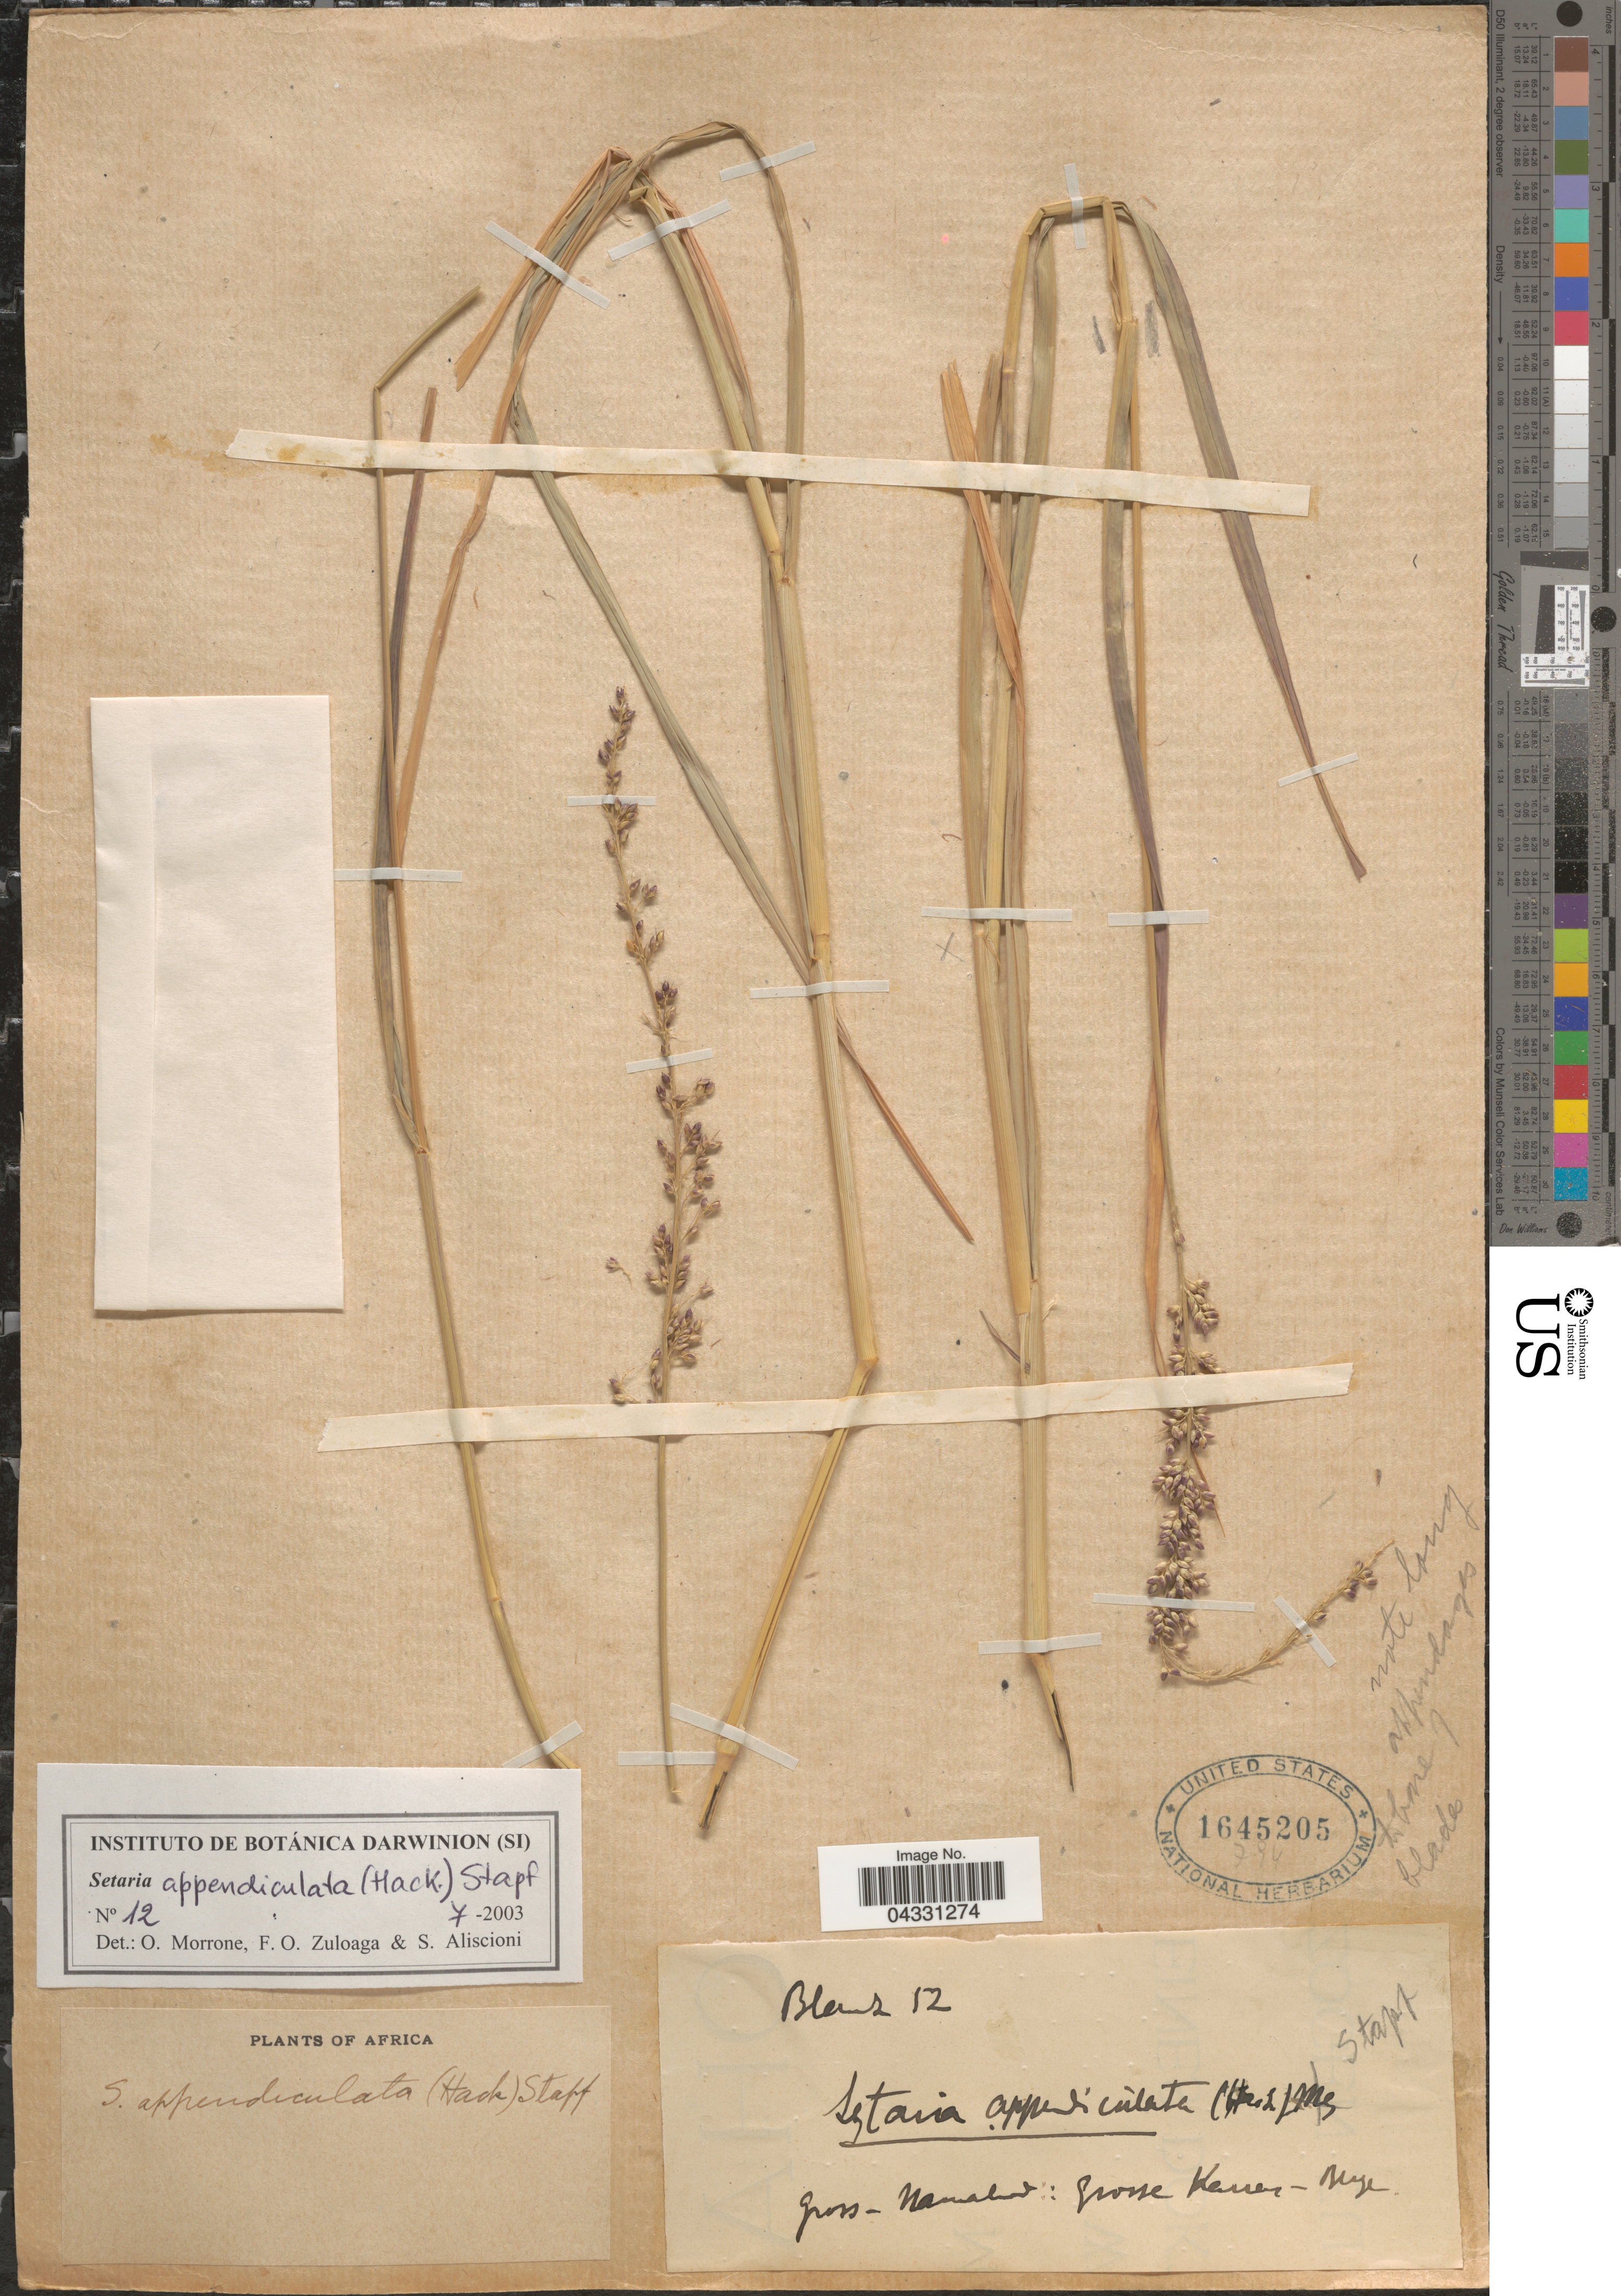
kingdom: Plantae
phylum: Tracheophyta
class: Liliopsida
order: Poales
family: Poaceae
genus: Setaria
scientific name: Setaria appendiculata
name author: (Hack.) Stapf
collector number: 52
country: Namibia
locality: Africa. Gross-Namaland: Grosse Kauer-Mye. [interpreted]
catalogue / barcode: US 1645205